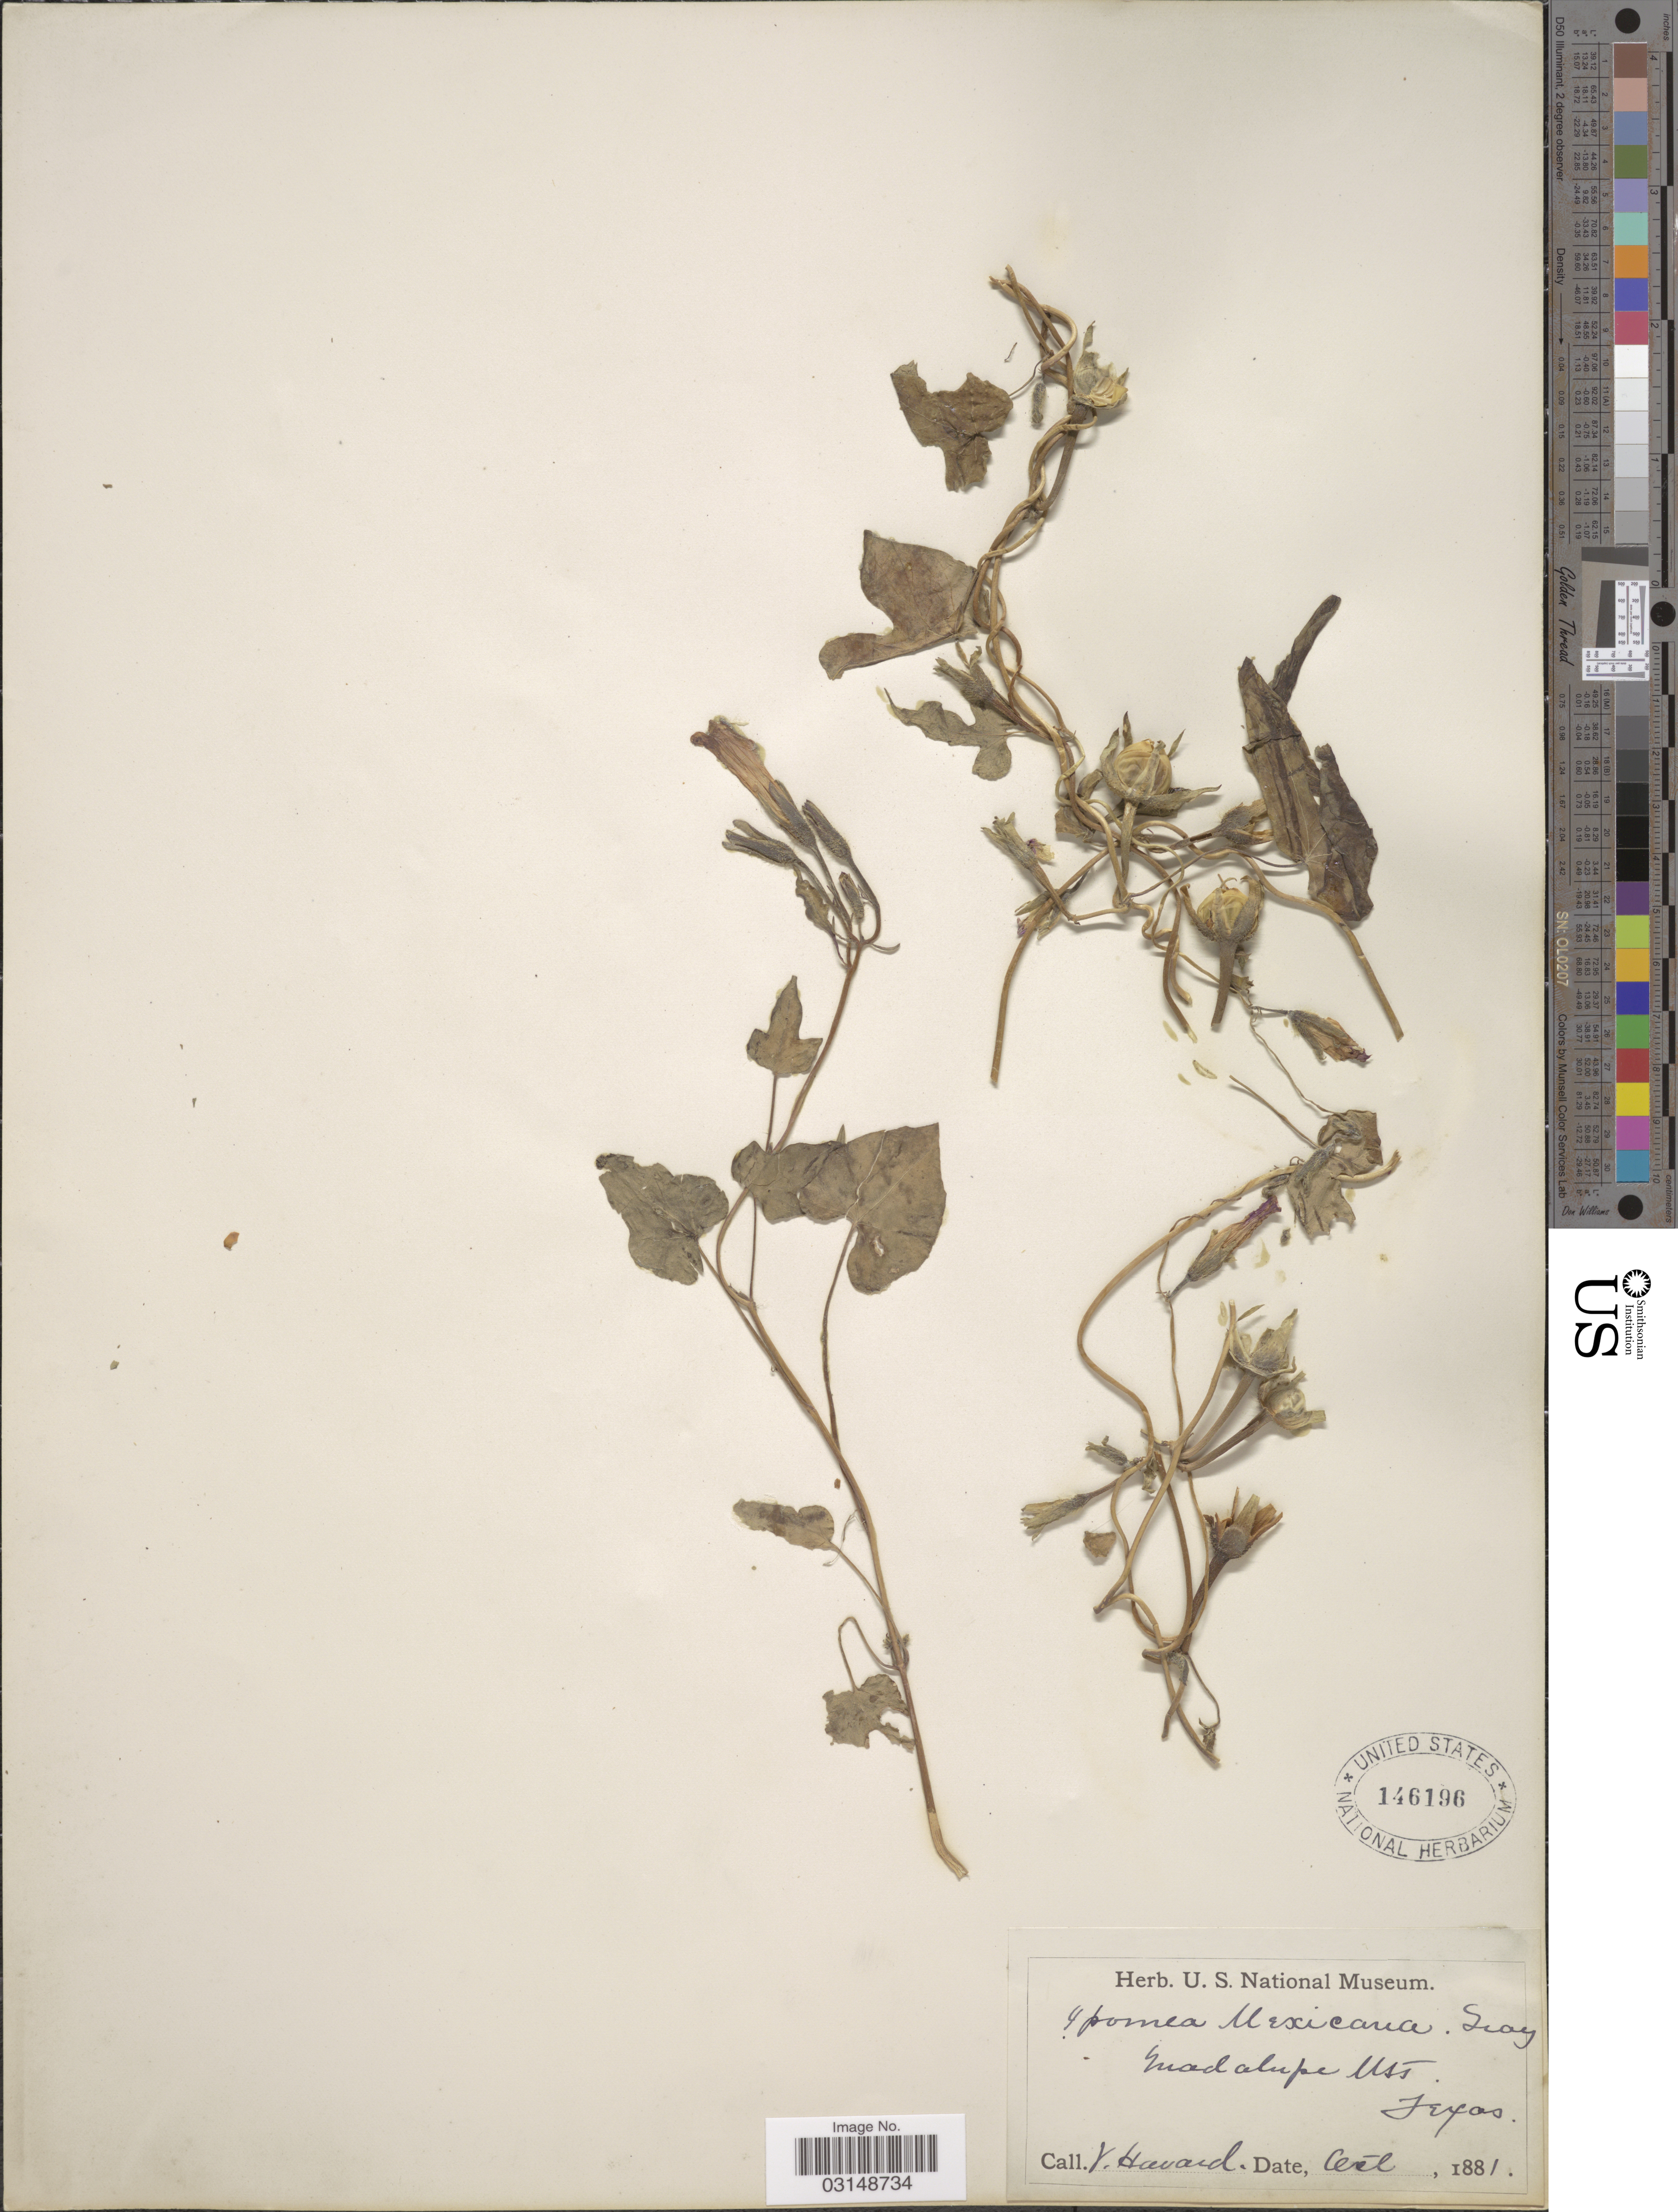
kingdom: Plantae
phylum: Tracheophyta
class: Magnoliopsida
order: Solanales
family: Convolvulaceae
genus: Ipomoea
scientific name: Ipomoea hirsutula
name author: J. Jacq.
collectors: V. Havard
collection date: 1881-04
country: United States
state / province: Texas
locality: Guadalupe Mts.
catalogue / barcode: US 146196